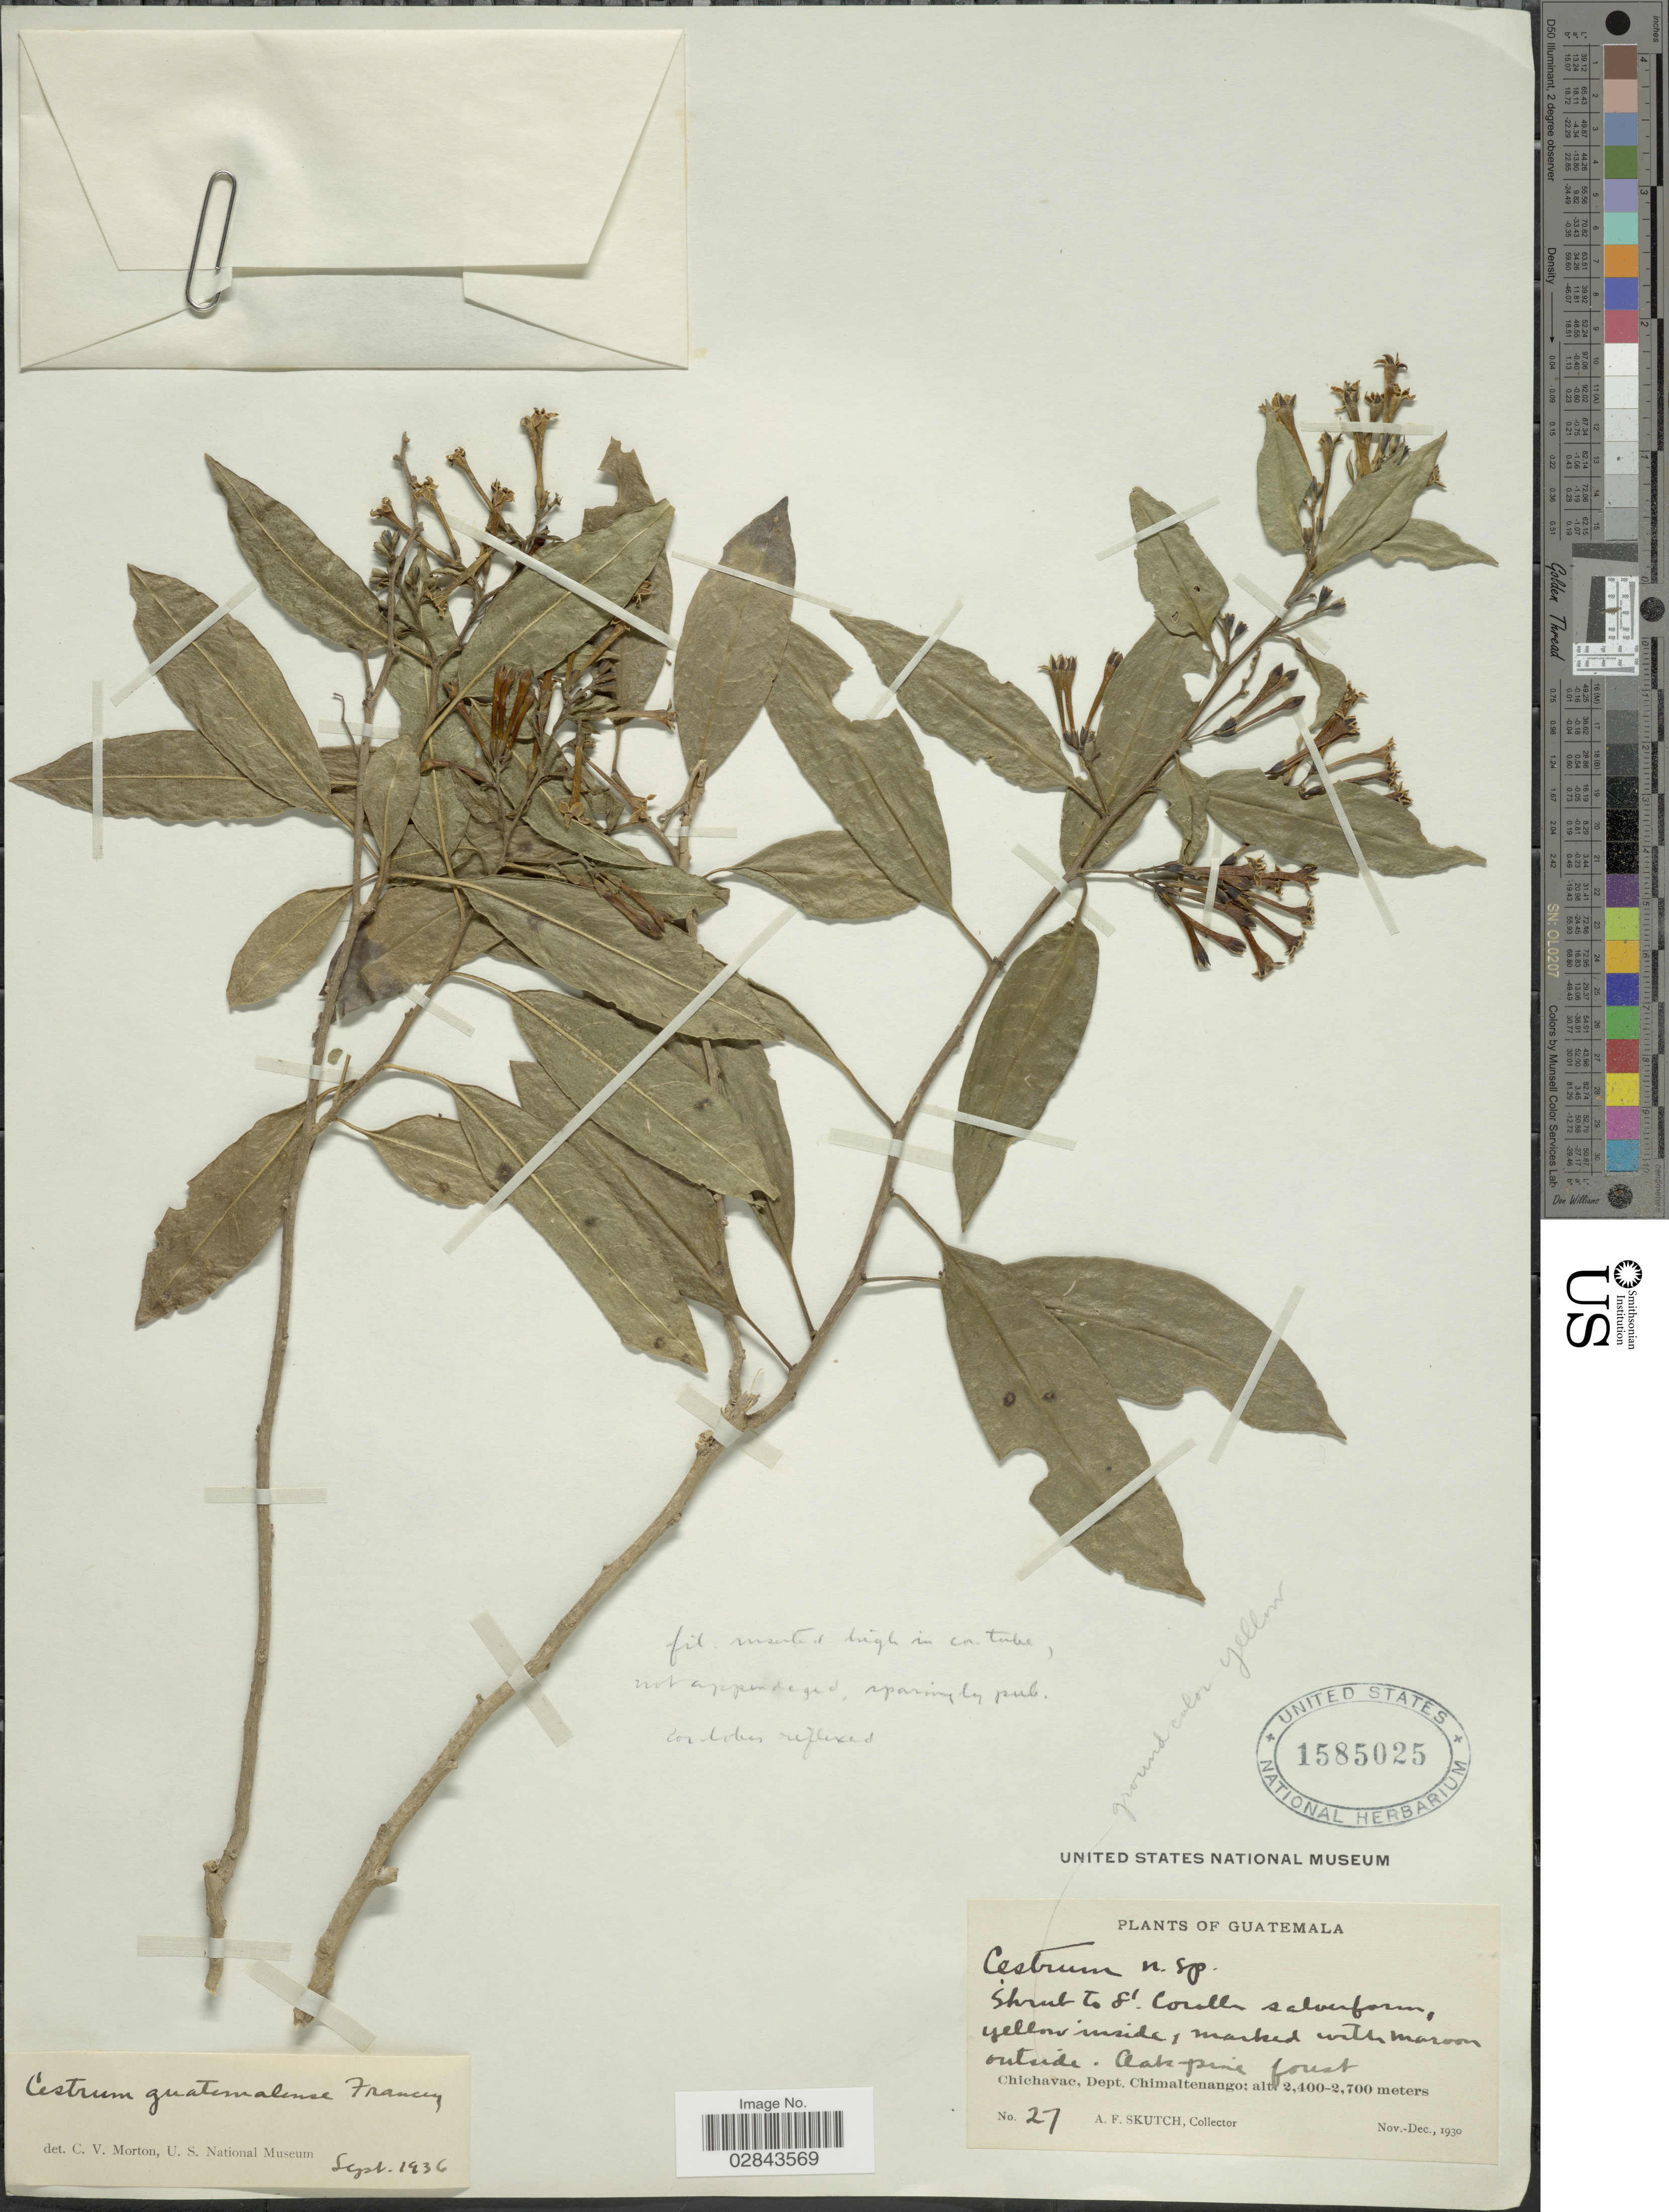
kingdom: Plantae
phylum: Tracheophyta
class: Magnoliopsida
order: Solanales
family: Solanaceae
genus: Cestrum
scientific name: Cestrum guatemalense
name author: Francey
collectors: A. F. Skutch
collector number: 27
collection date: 1930-11/1930-12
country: Guatemala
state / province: Chimaltenango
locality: Chichavac, Dept. Chimaltenango.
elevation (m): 2400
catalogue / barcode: US 1585025